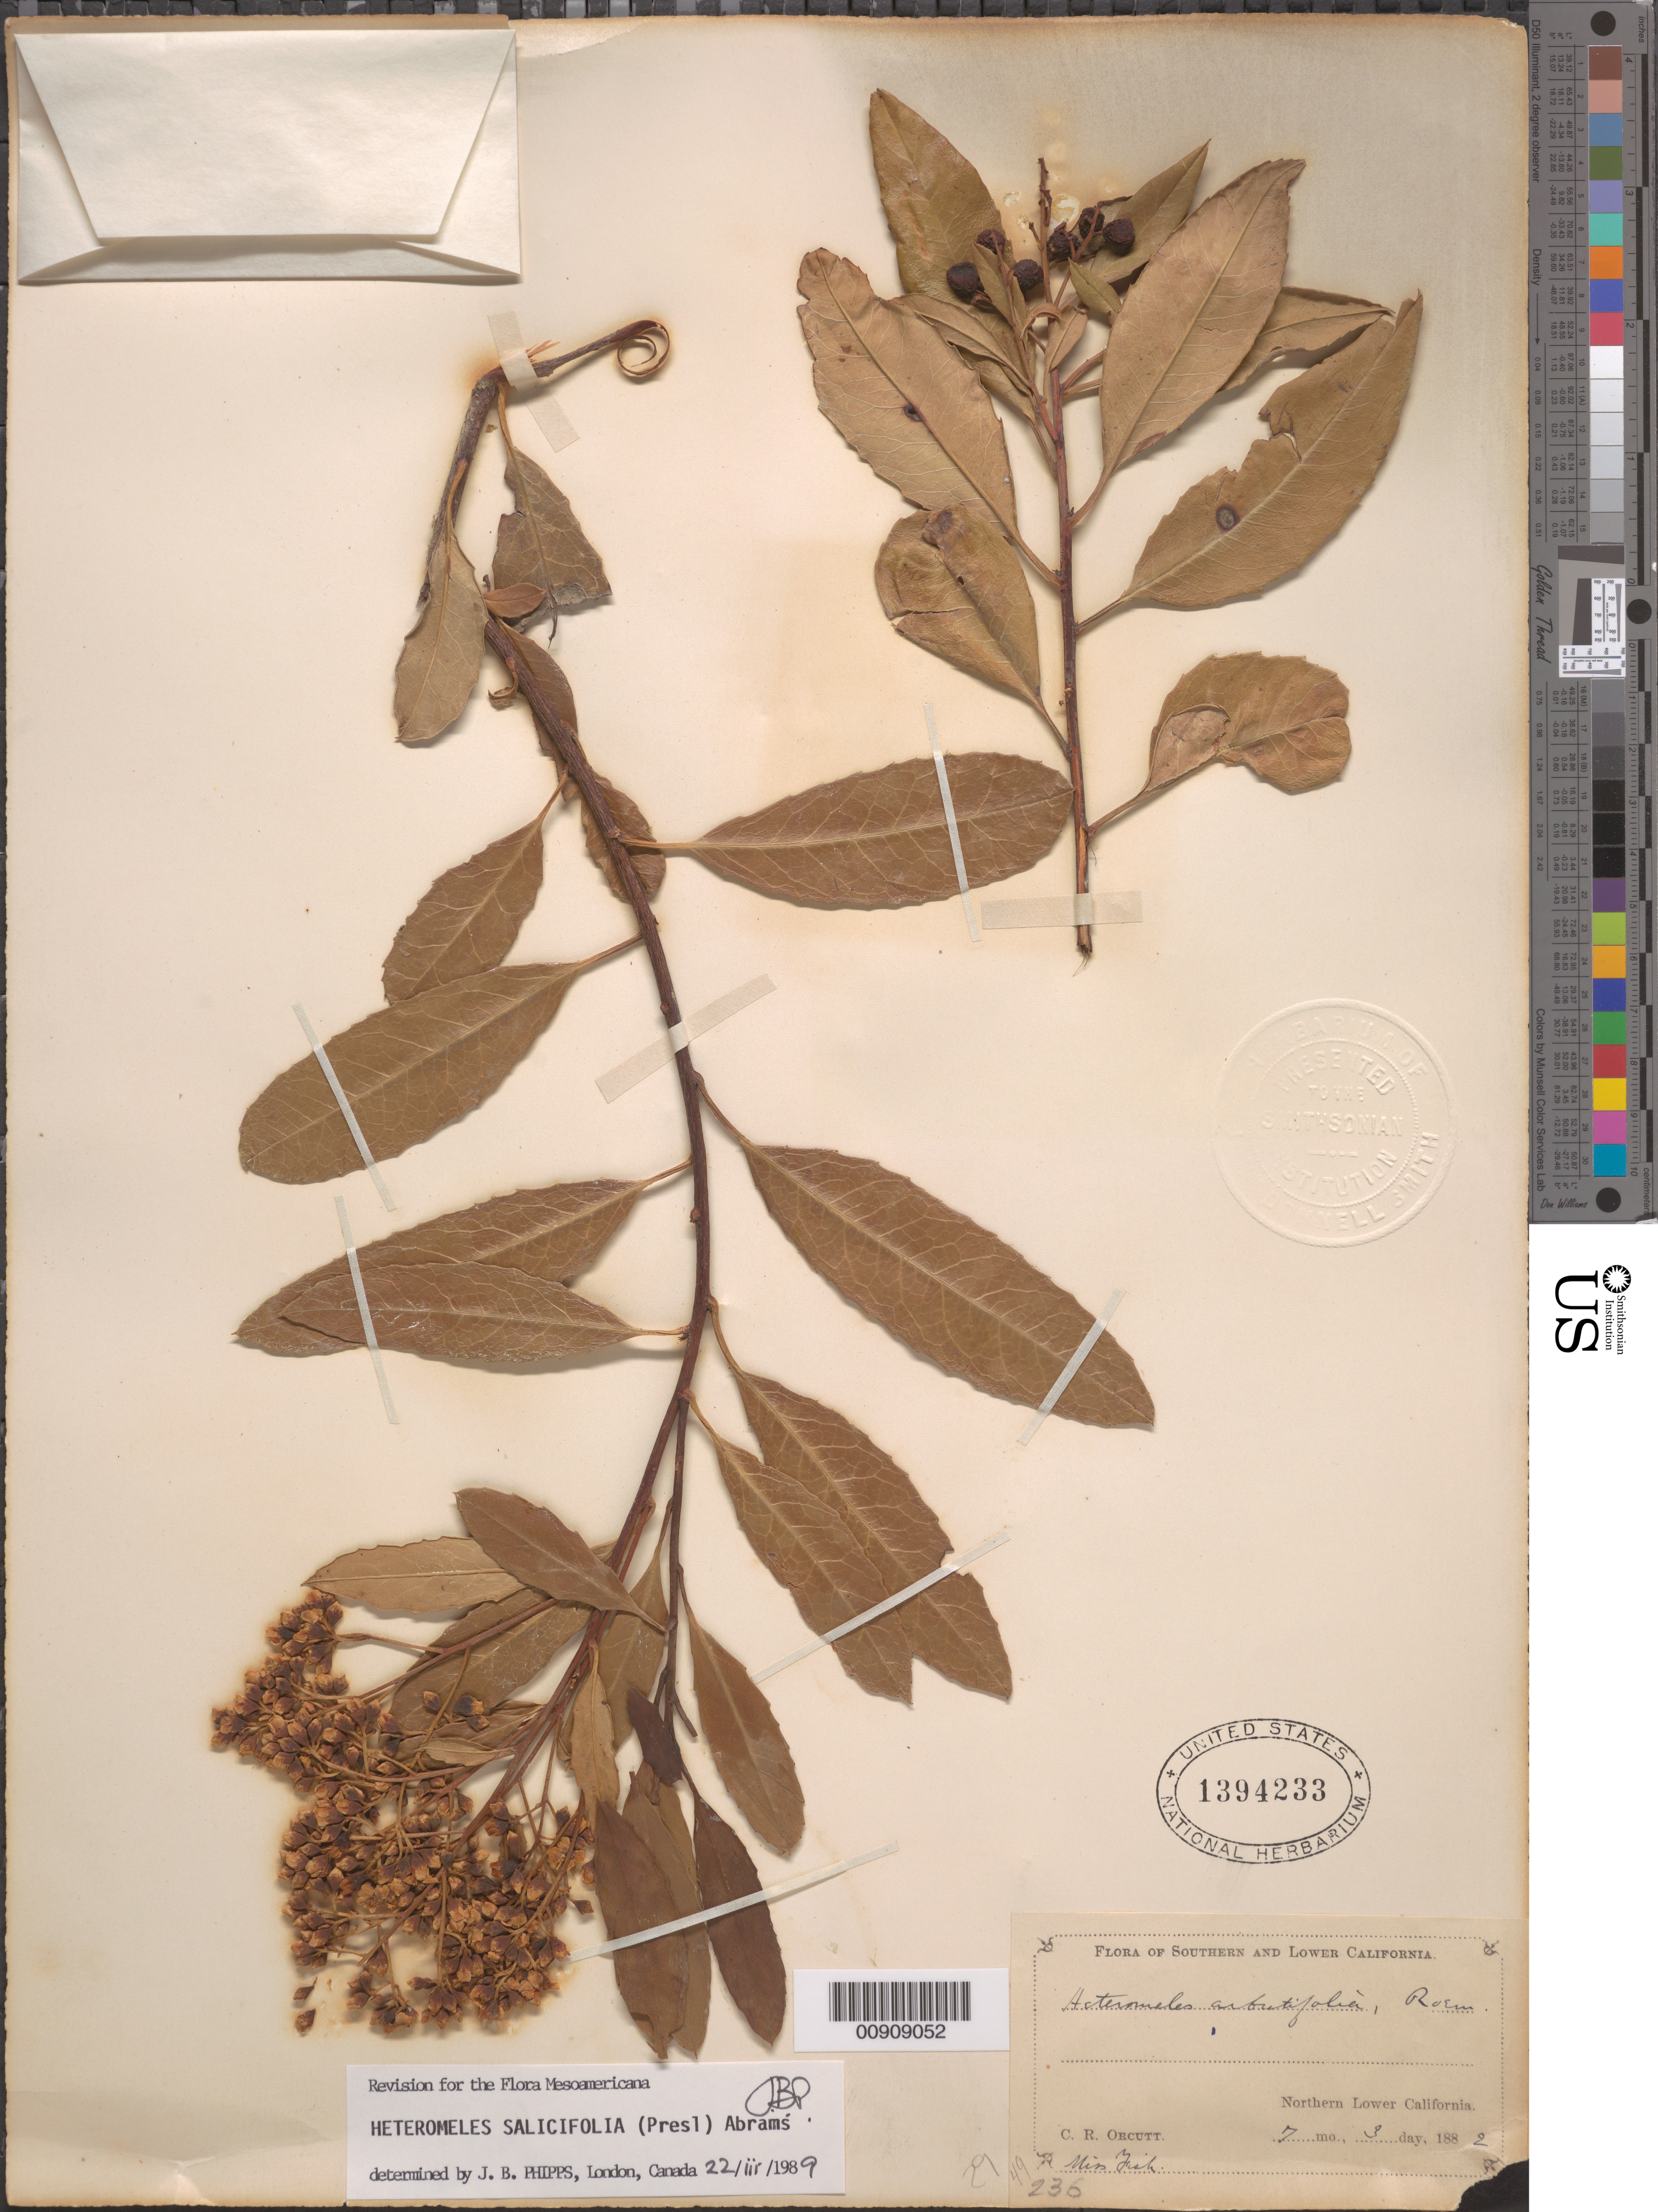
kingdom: Plantae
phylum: Tracheophyta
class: Magnoliopsida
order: Rosales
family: Rosaceae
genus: Heteromeles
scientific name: Heteromeles salicifolia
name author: (C. Presl) Abrams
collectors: C. R. Orcutt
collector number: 236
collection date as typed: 03 Jul 1882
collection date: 1882-07-03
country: Mexico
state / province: Baja California Norte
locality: Northern Lower California.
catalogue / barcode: US 1394233